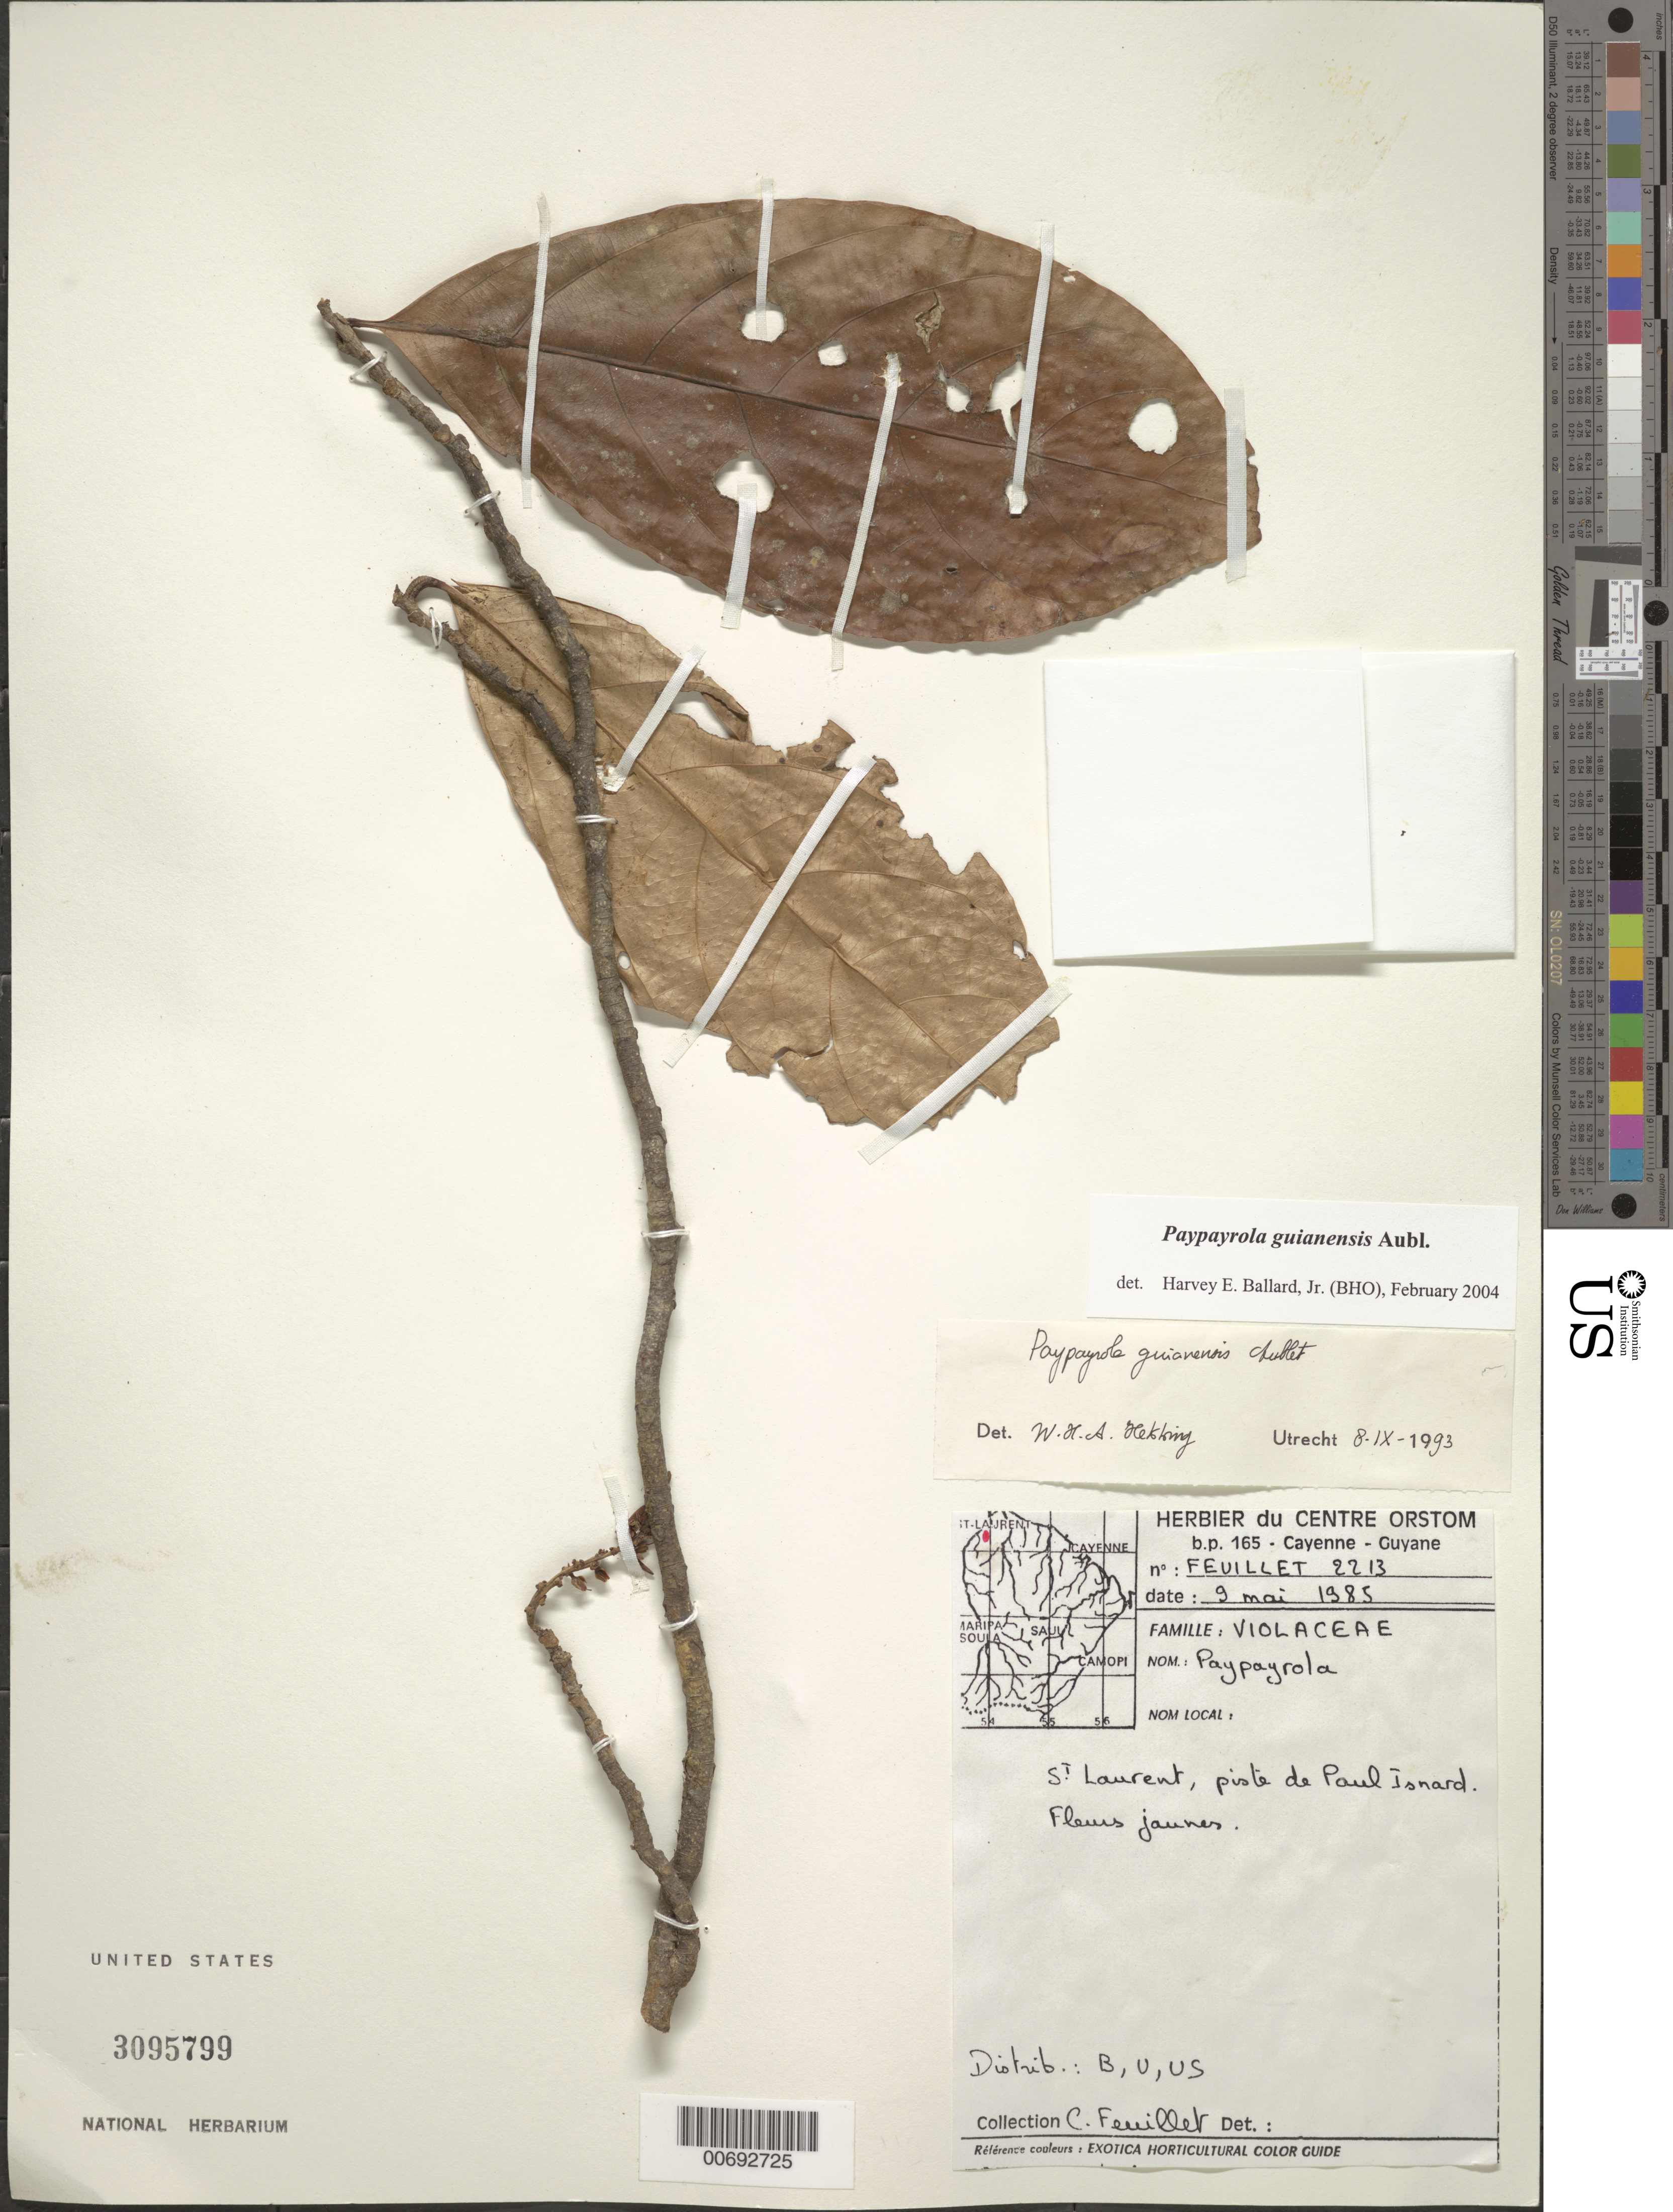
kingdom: Plantae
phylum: Tracheophyta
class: Magnoliopsida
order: Malpighiales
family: Violaceae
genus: Paypayrola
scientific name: Paypayrola guianensis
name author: Aubl.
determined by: Ballard, Harvey E.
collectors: C. Feuillet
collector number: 2213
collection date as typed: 9-May-85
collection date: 1985-05-09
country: French Guiana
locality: St. Laurent, piste de Paul Isnard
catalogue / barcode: US 3095799